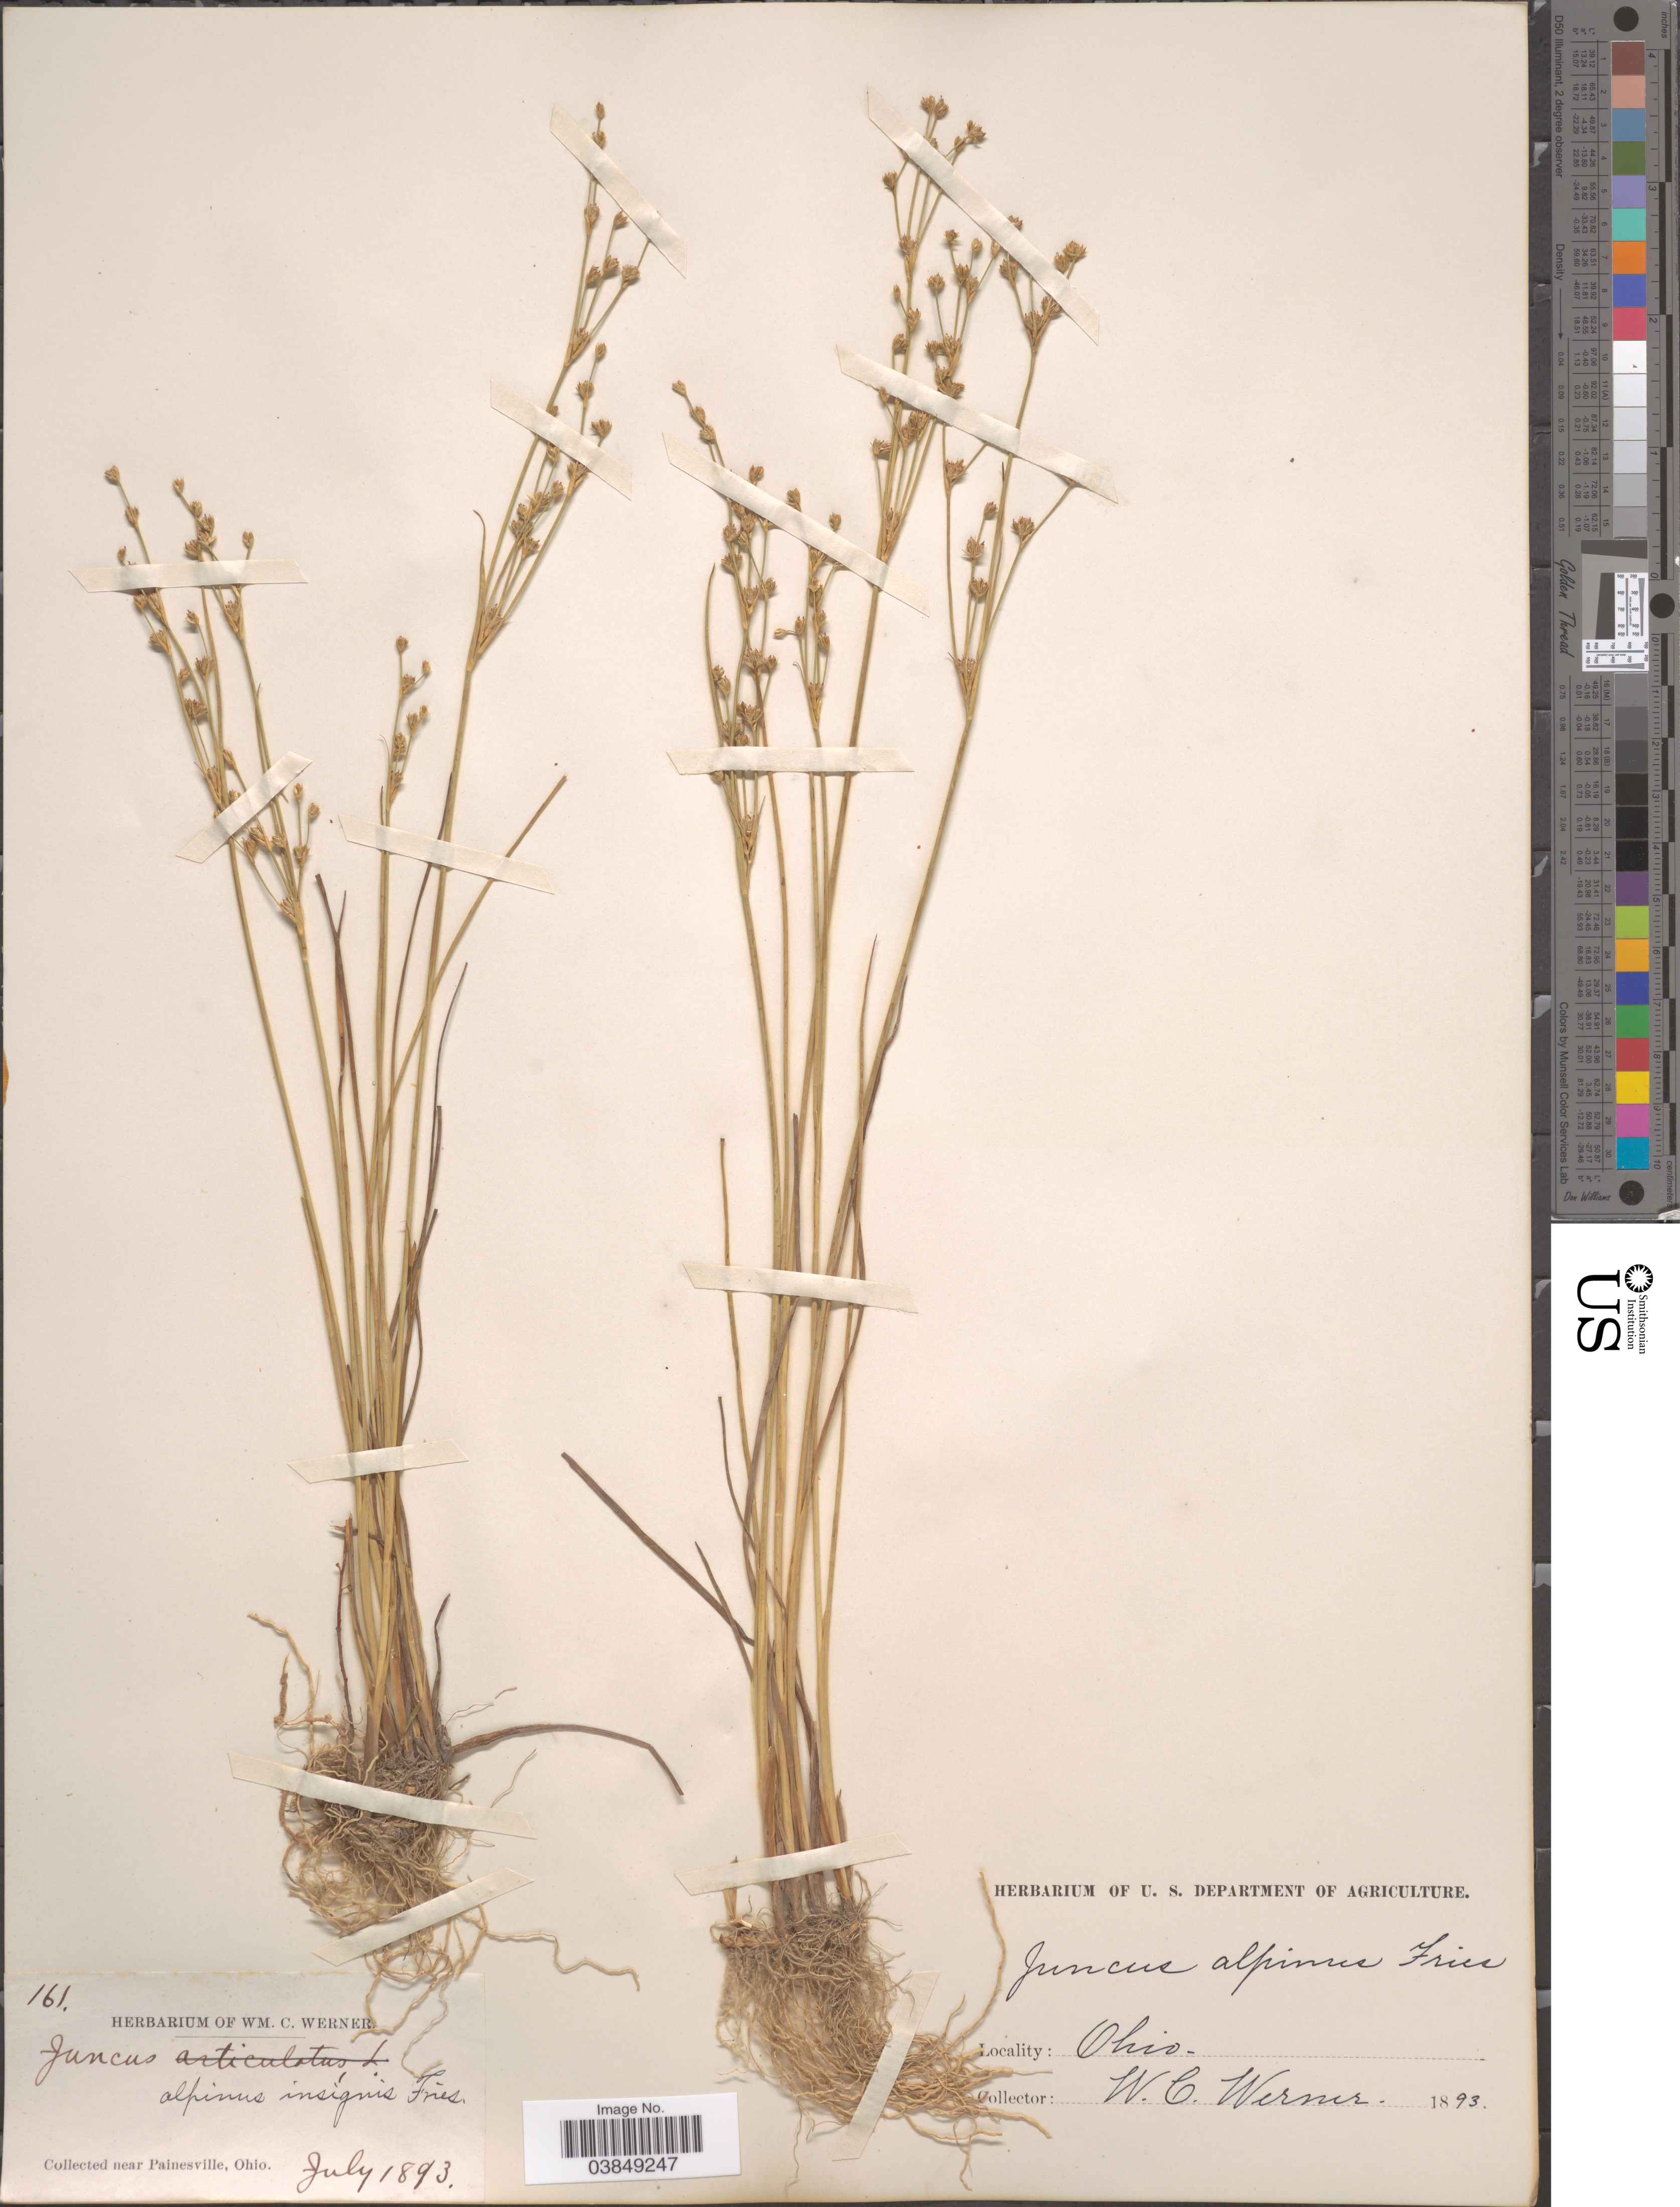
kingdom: Plantae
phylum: Tracheophyta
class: Liliopsida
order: Poales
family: Juncaceae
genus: Juncus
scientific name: Juncus rariflorus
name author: Hartm.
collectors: W. Werner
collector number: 161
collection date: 1893-07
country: United States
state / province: Ohio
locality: Near Painesville.